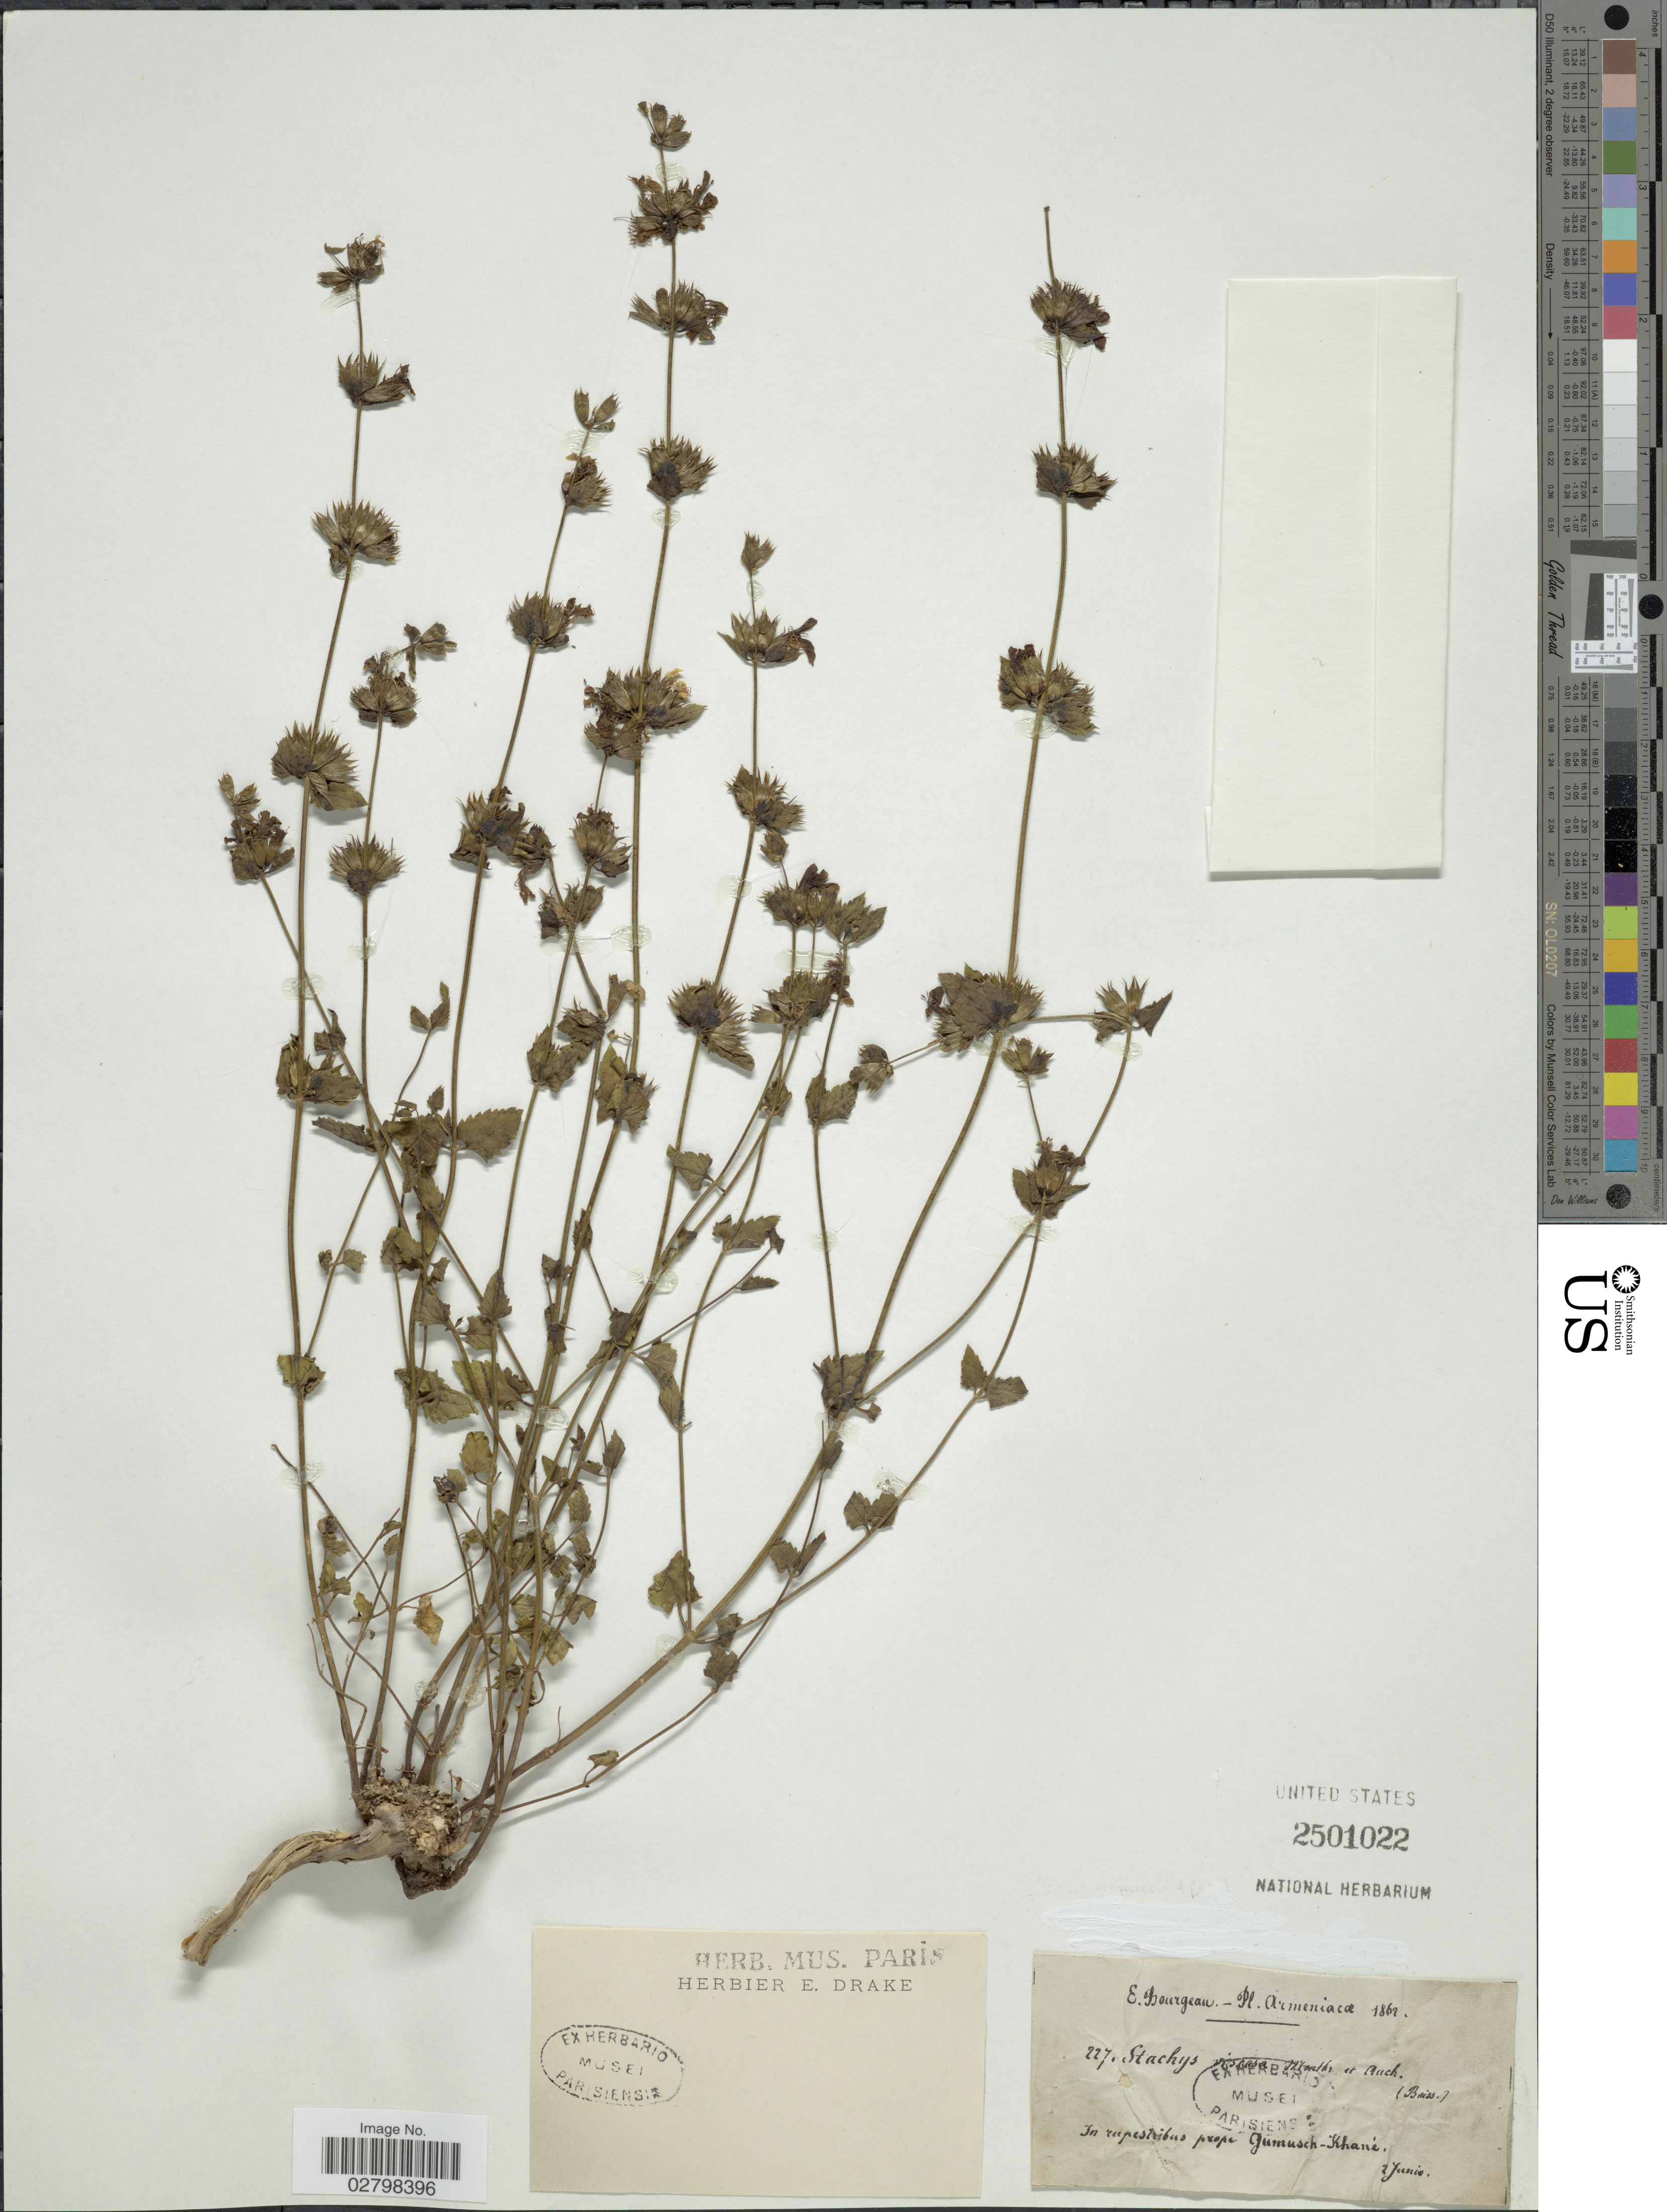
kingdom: Plantae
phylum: Tracheophyta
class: Magnoliopsida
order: Lamiales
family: Lamiaceae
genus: Stachys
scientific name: Stachys viscosa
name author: Montbret & Aucher ex Benth.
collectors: E. Bourgeau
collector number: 227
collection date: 1862-06-02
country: Armenia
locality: Armeniacæ. In rupestribus prope Gumusch-Khané.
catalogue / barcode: US 2501022